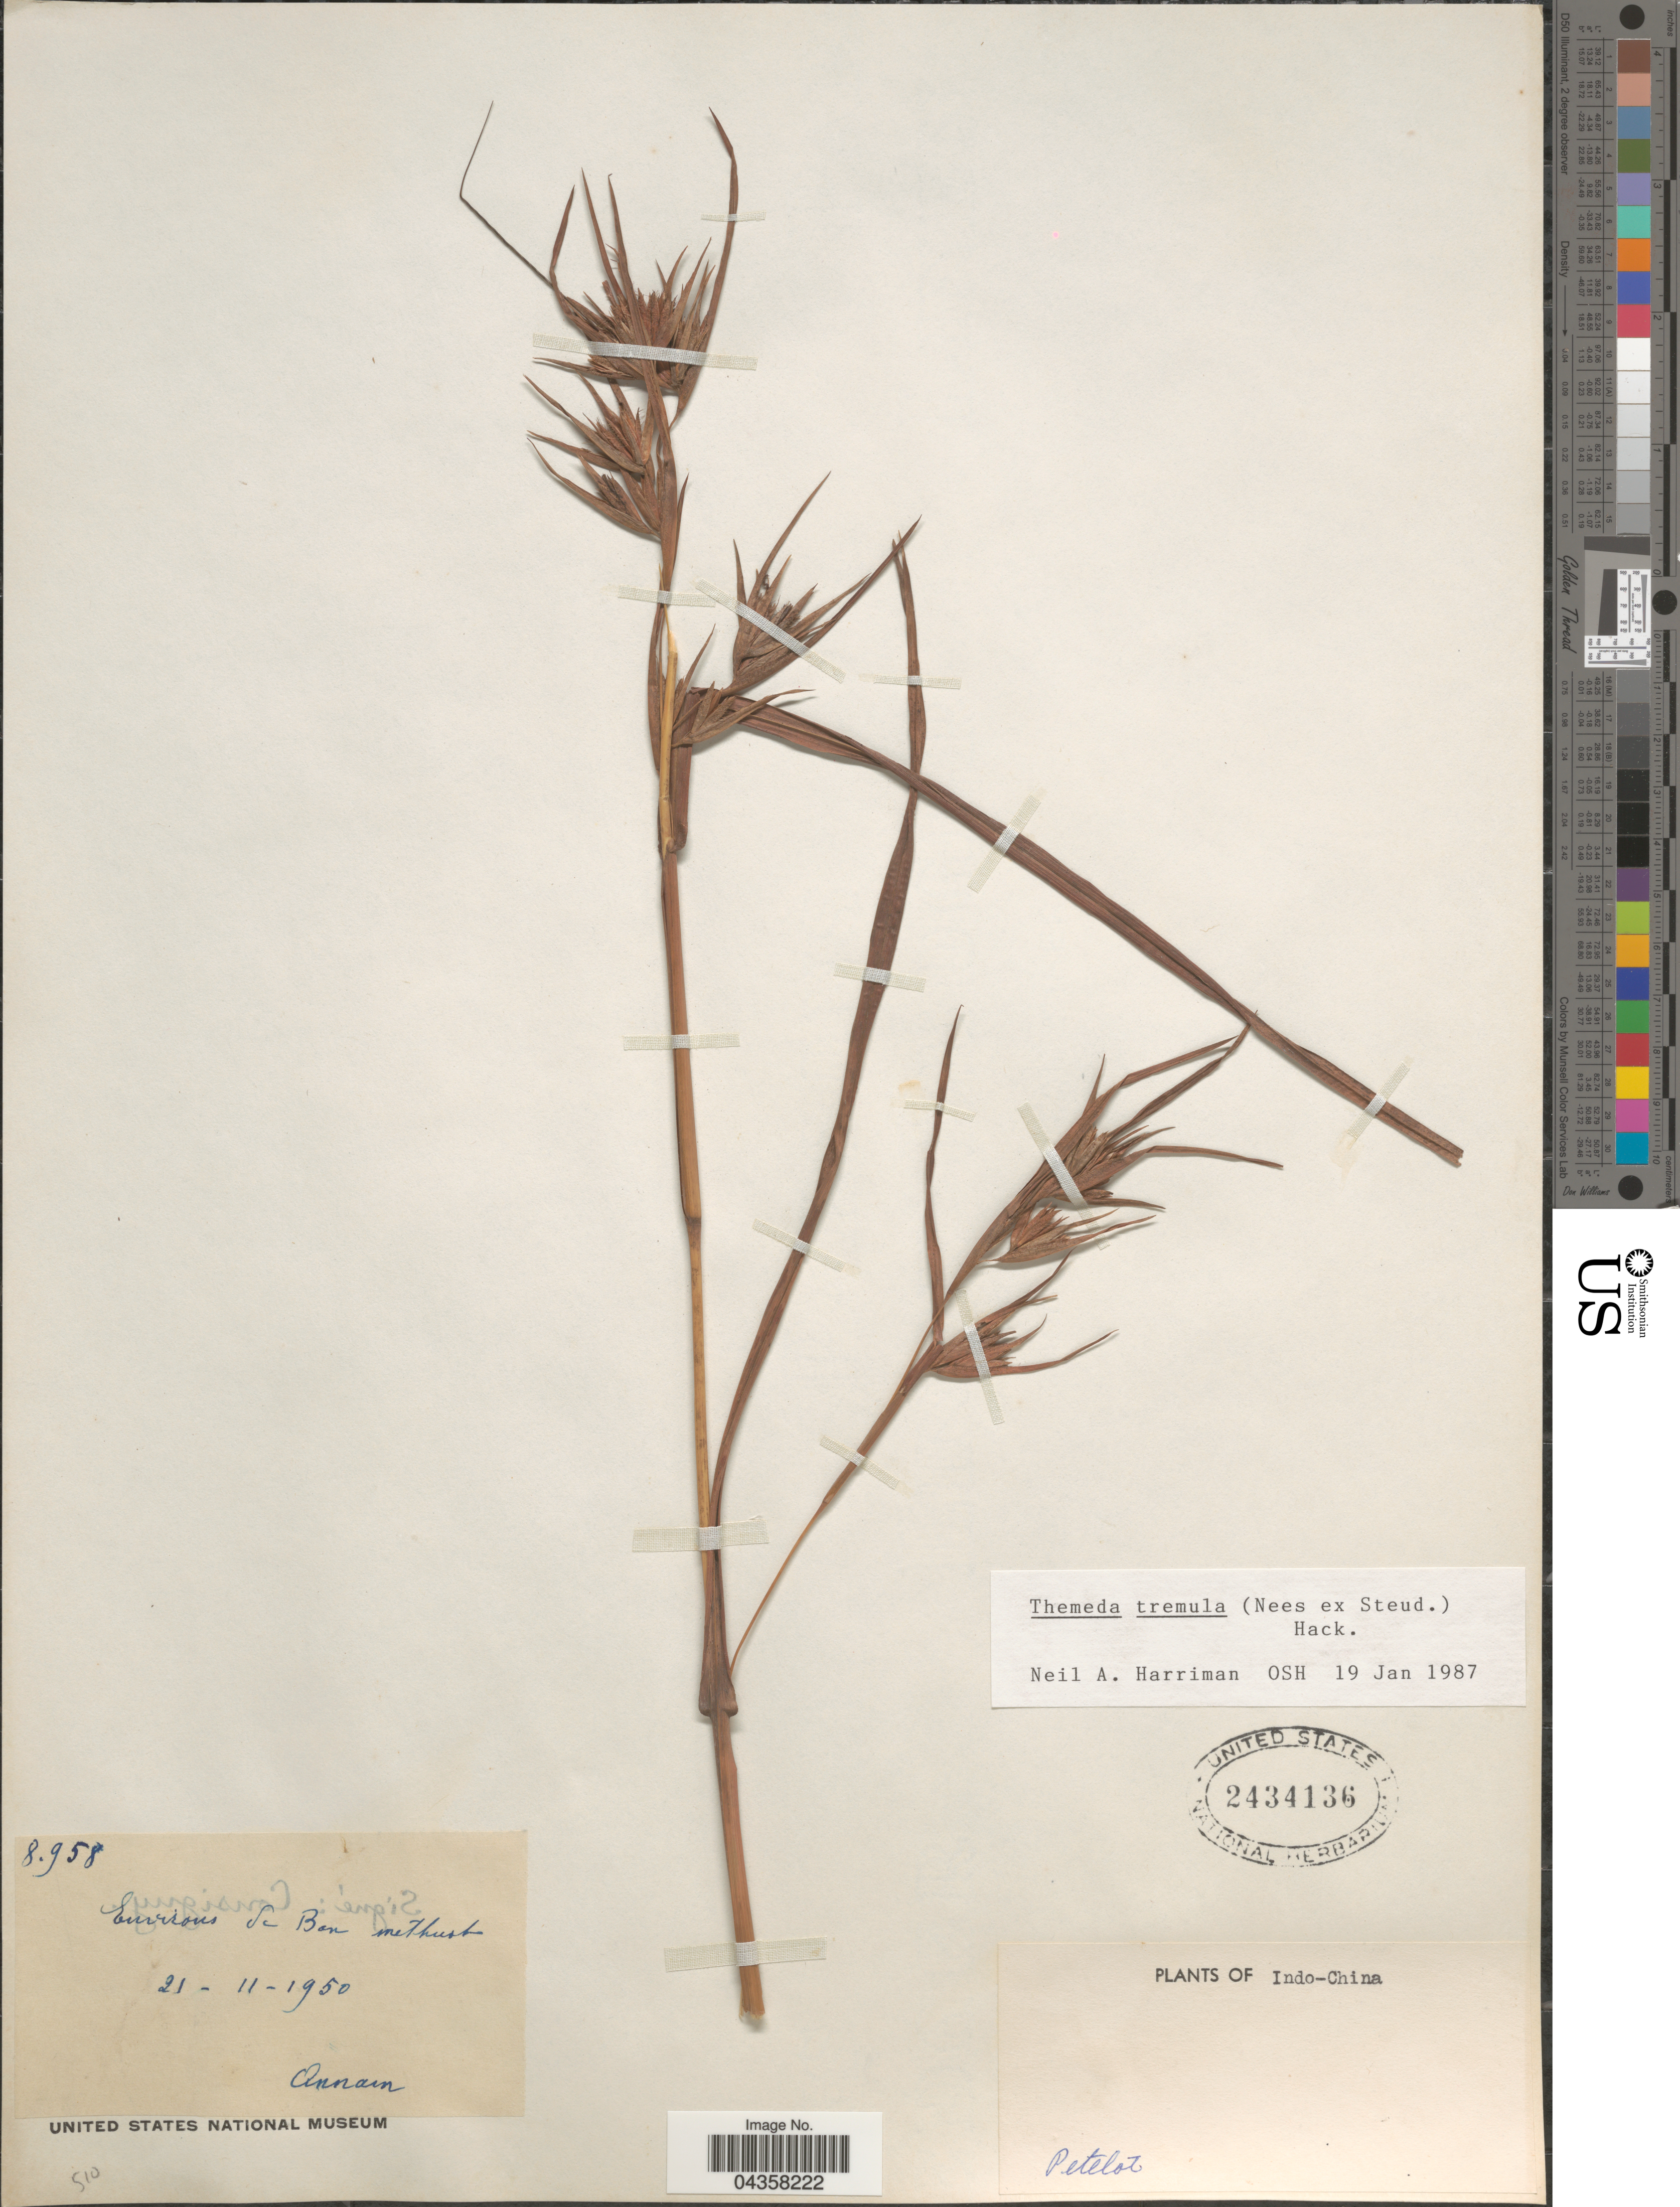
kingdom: Plantae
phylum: Tracheophyta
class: Liliopsida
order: Poales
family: Poaceae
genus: Themeda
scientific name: Themeda tremula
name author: (Nees) Hack.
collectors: -. Pelelot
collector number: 8958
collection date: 1950-11-21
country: Vietnam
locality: Environs de Ban methuot. Annam. Indo-China.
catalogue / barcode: US 2434136